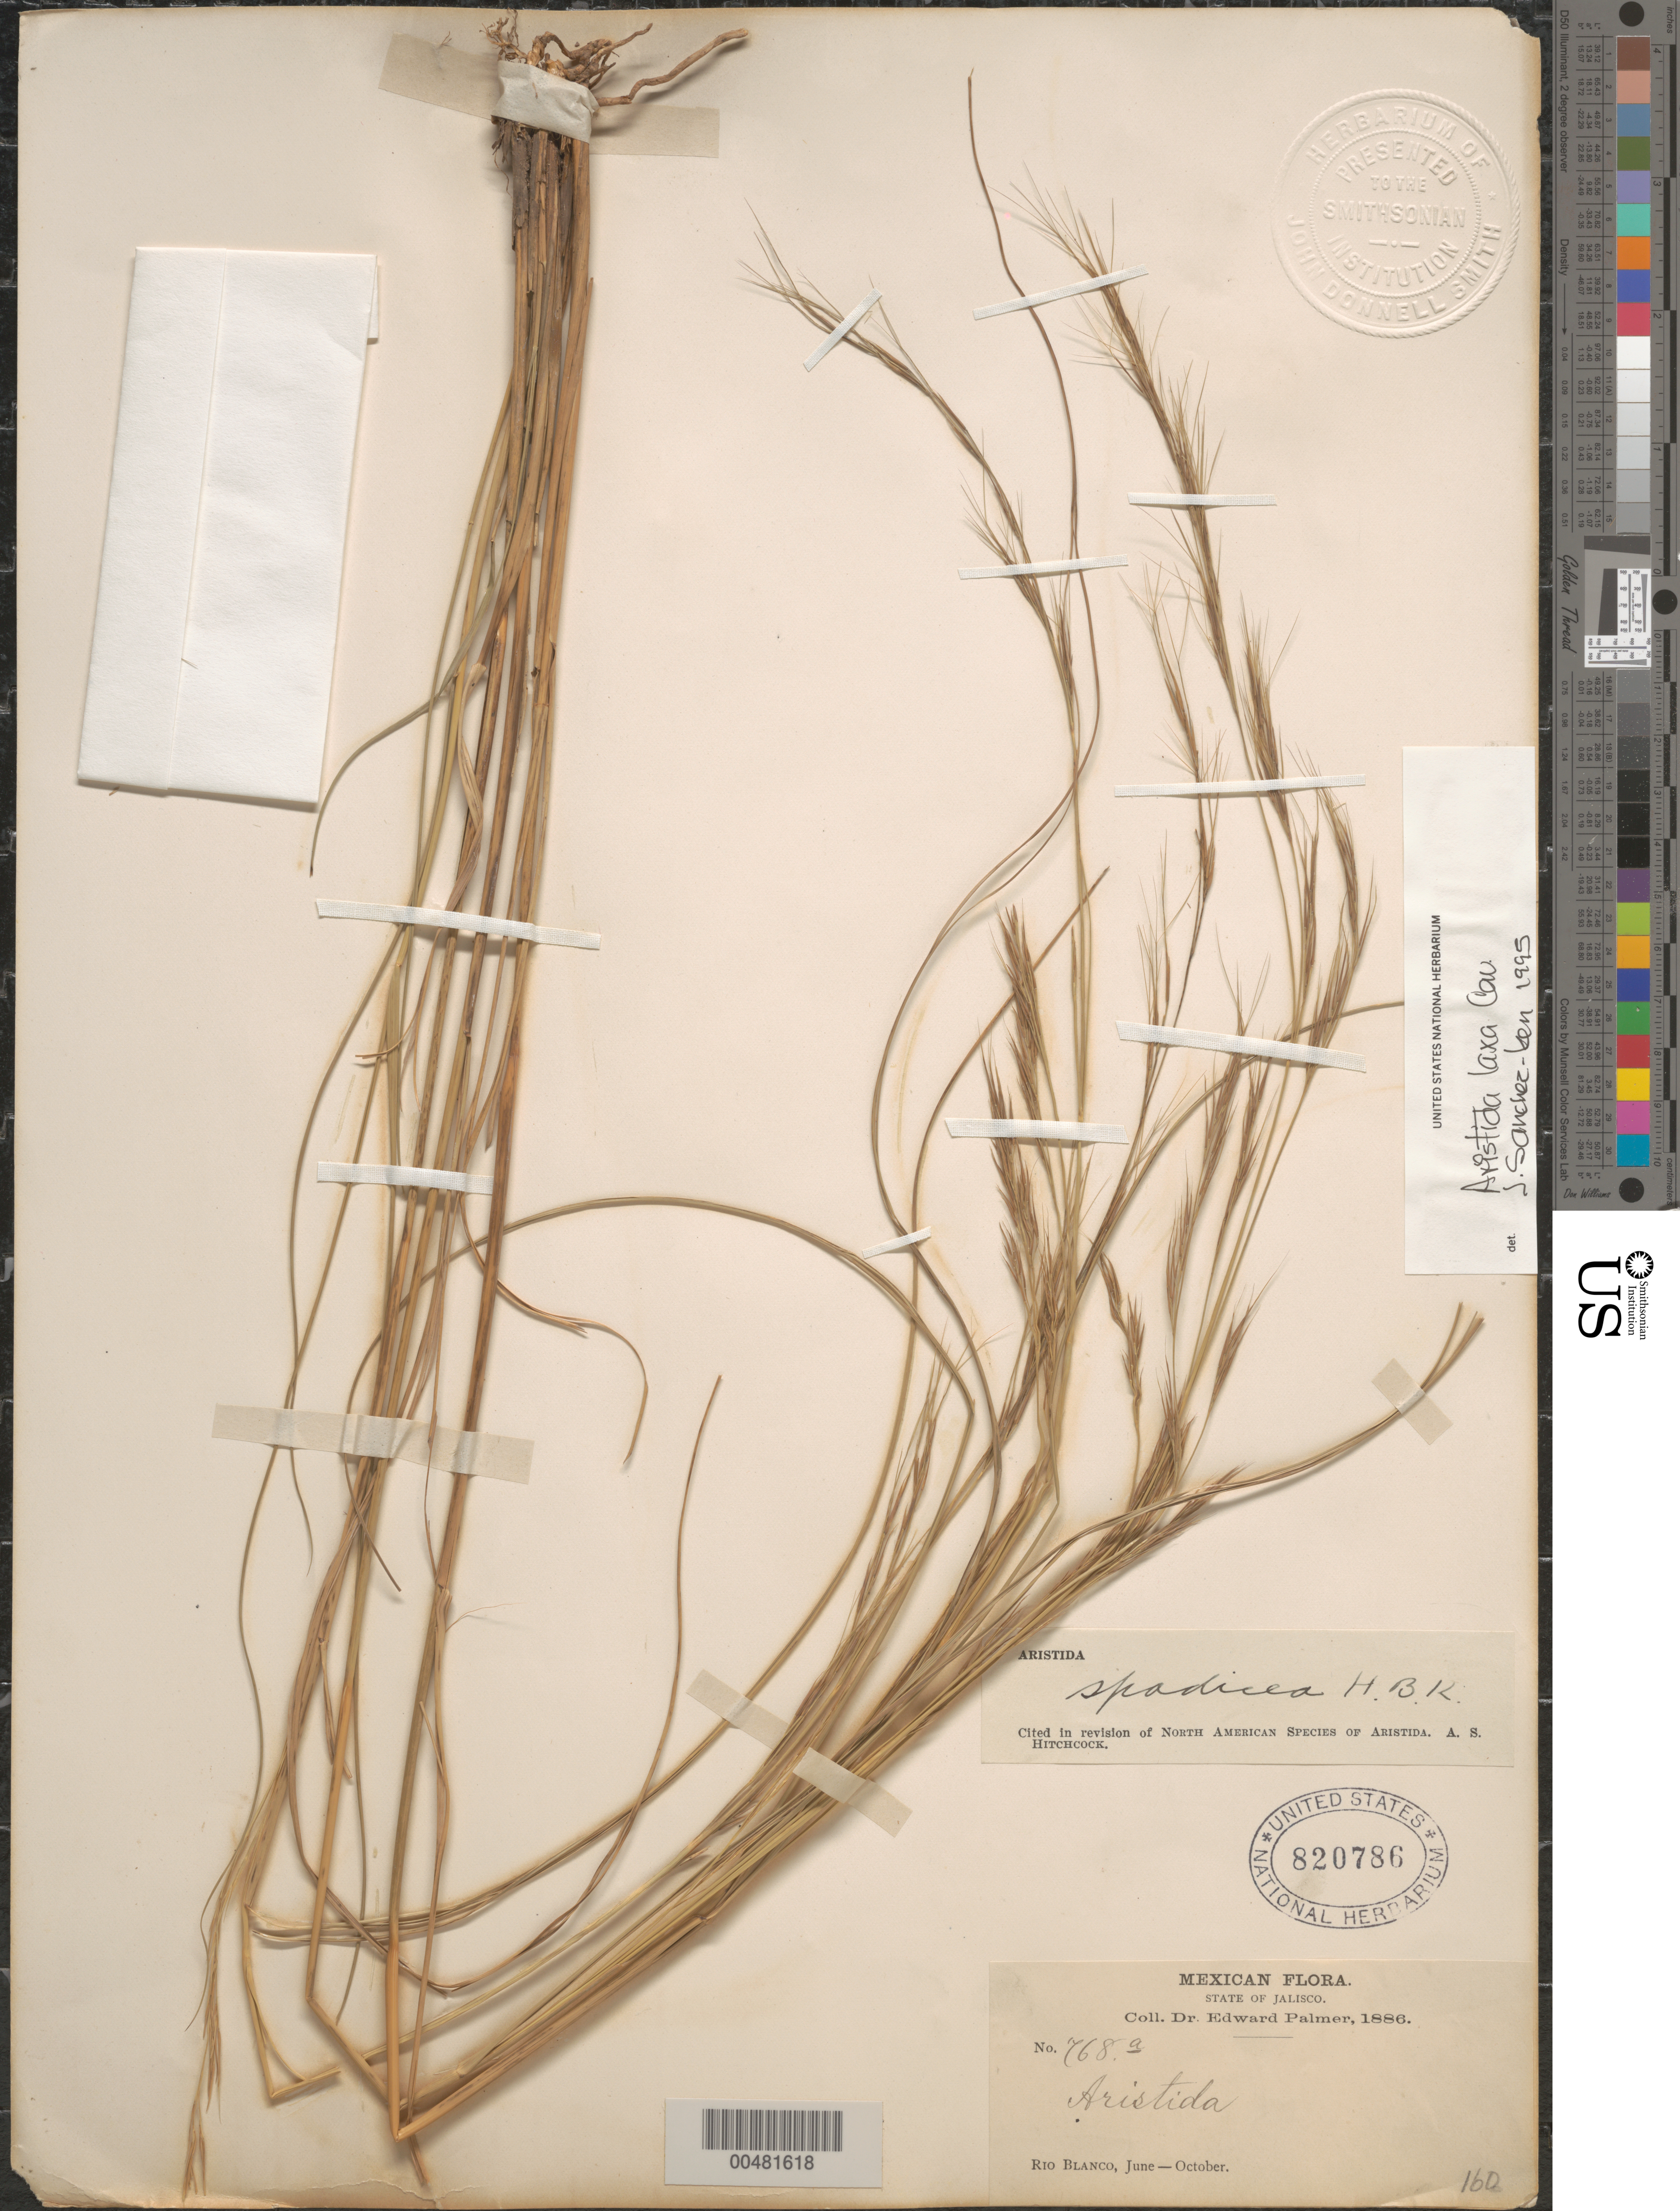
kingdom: Plantae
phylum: Tracheophyta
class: Liliopsida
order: Poales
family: Poaceae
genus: Aristida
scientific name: Aristida laxa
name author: Cav.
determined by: Sánchez-Ken, J. G.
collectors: E. Palmer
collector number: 768a/160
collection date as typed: Jun 1886 to Oct 1886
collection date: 1886-06/1886-10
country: Mexico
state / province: Jalisco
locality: Rio Blanco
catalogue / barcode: US 820786